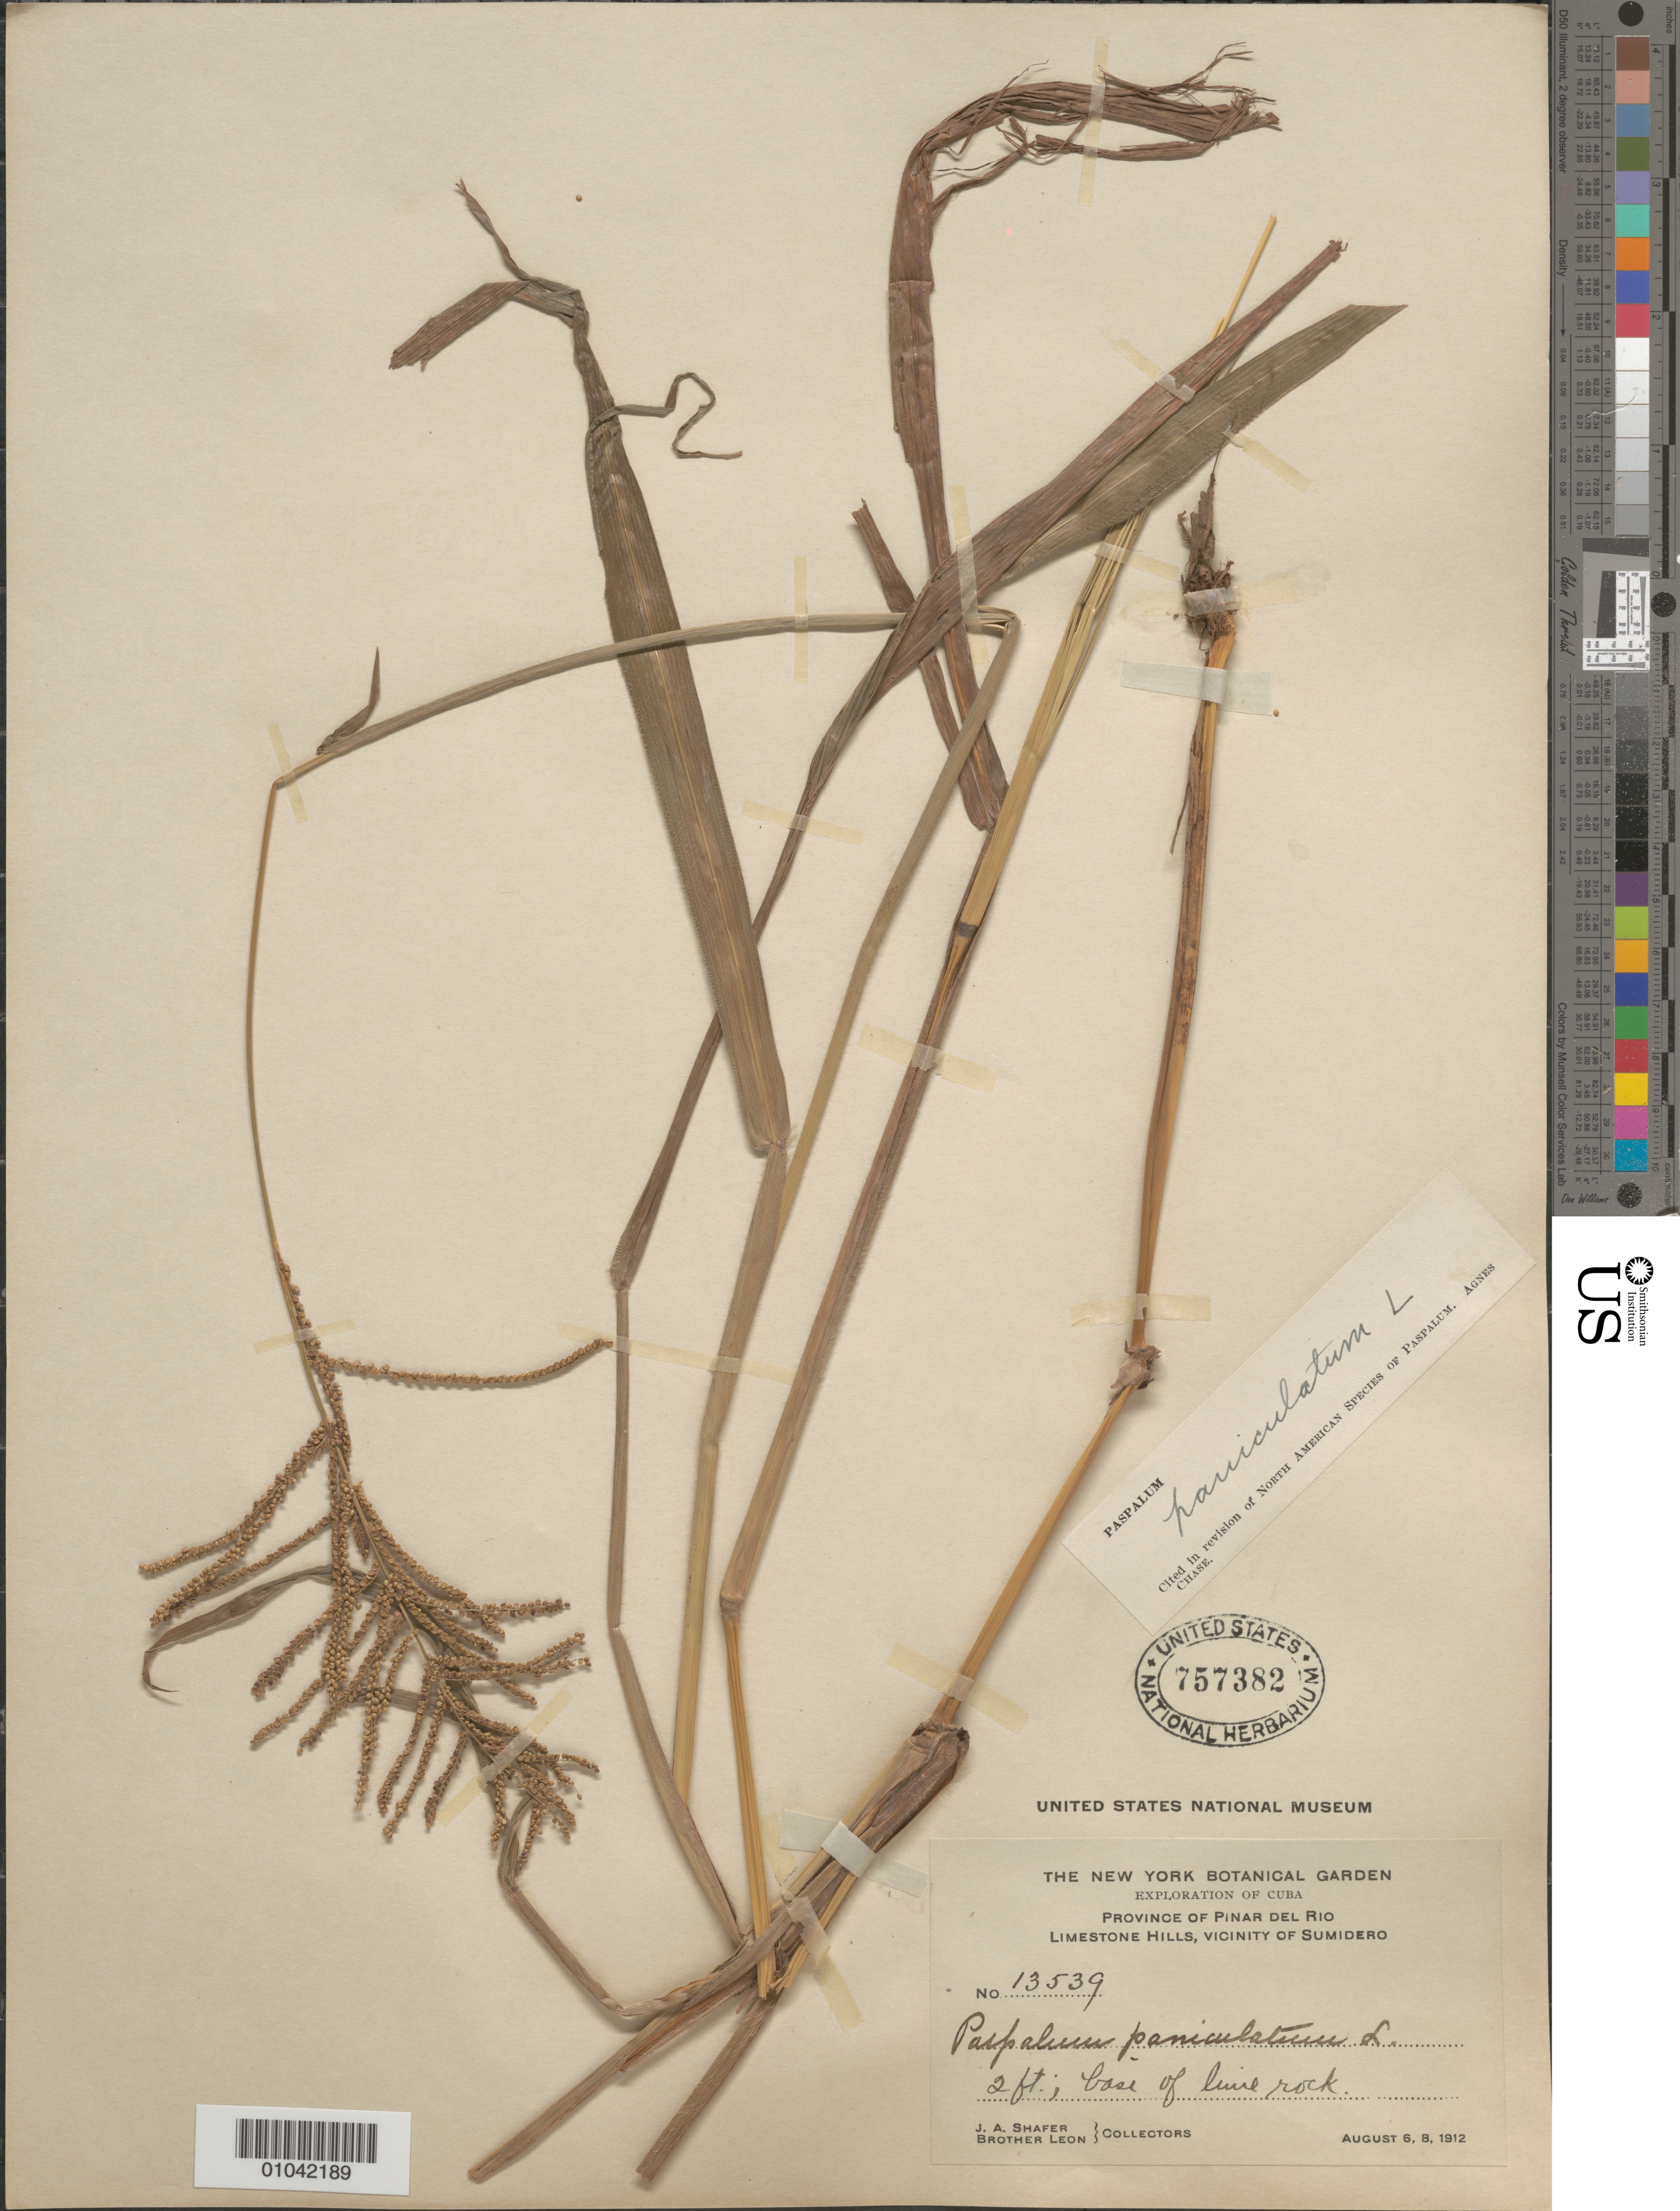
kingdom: Plantae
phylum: Tracheophyta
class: Liliopsida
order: Poales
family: Poaceae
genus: Paspalum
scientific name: Paspalum paniculatum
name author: L.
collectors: J. A. Shafer & Bro. León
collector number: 13539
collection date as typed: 06 Aug 1912 to 08 Aug 1912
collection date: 1912-08-06/1912-08-08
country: Cuba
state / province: Pinar del Rio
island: Cuba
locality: Pinar del Rio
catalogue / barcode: US 757382